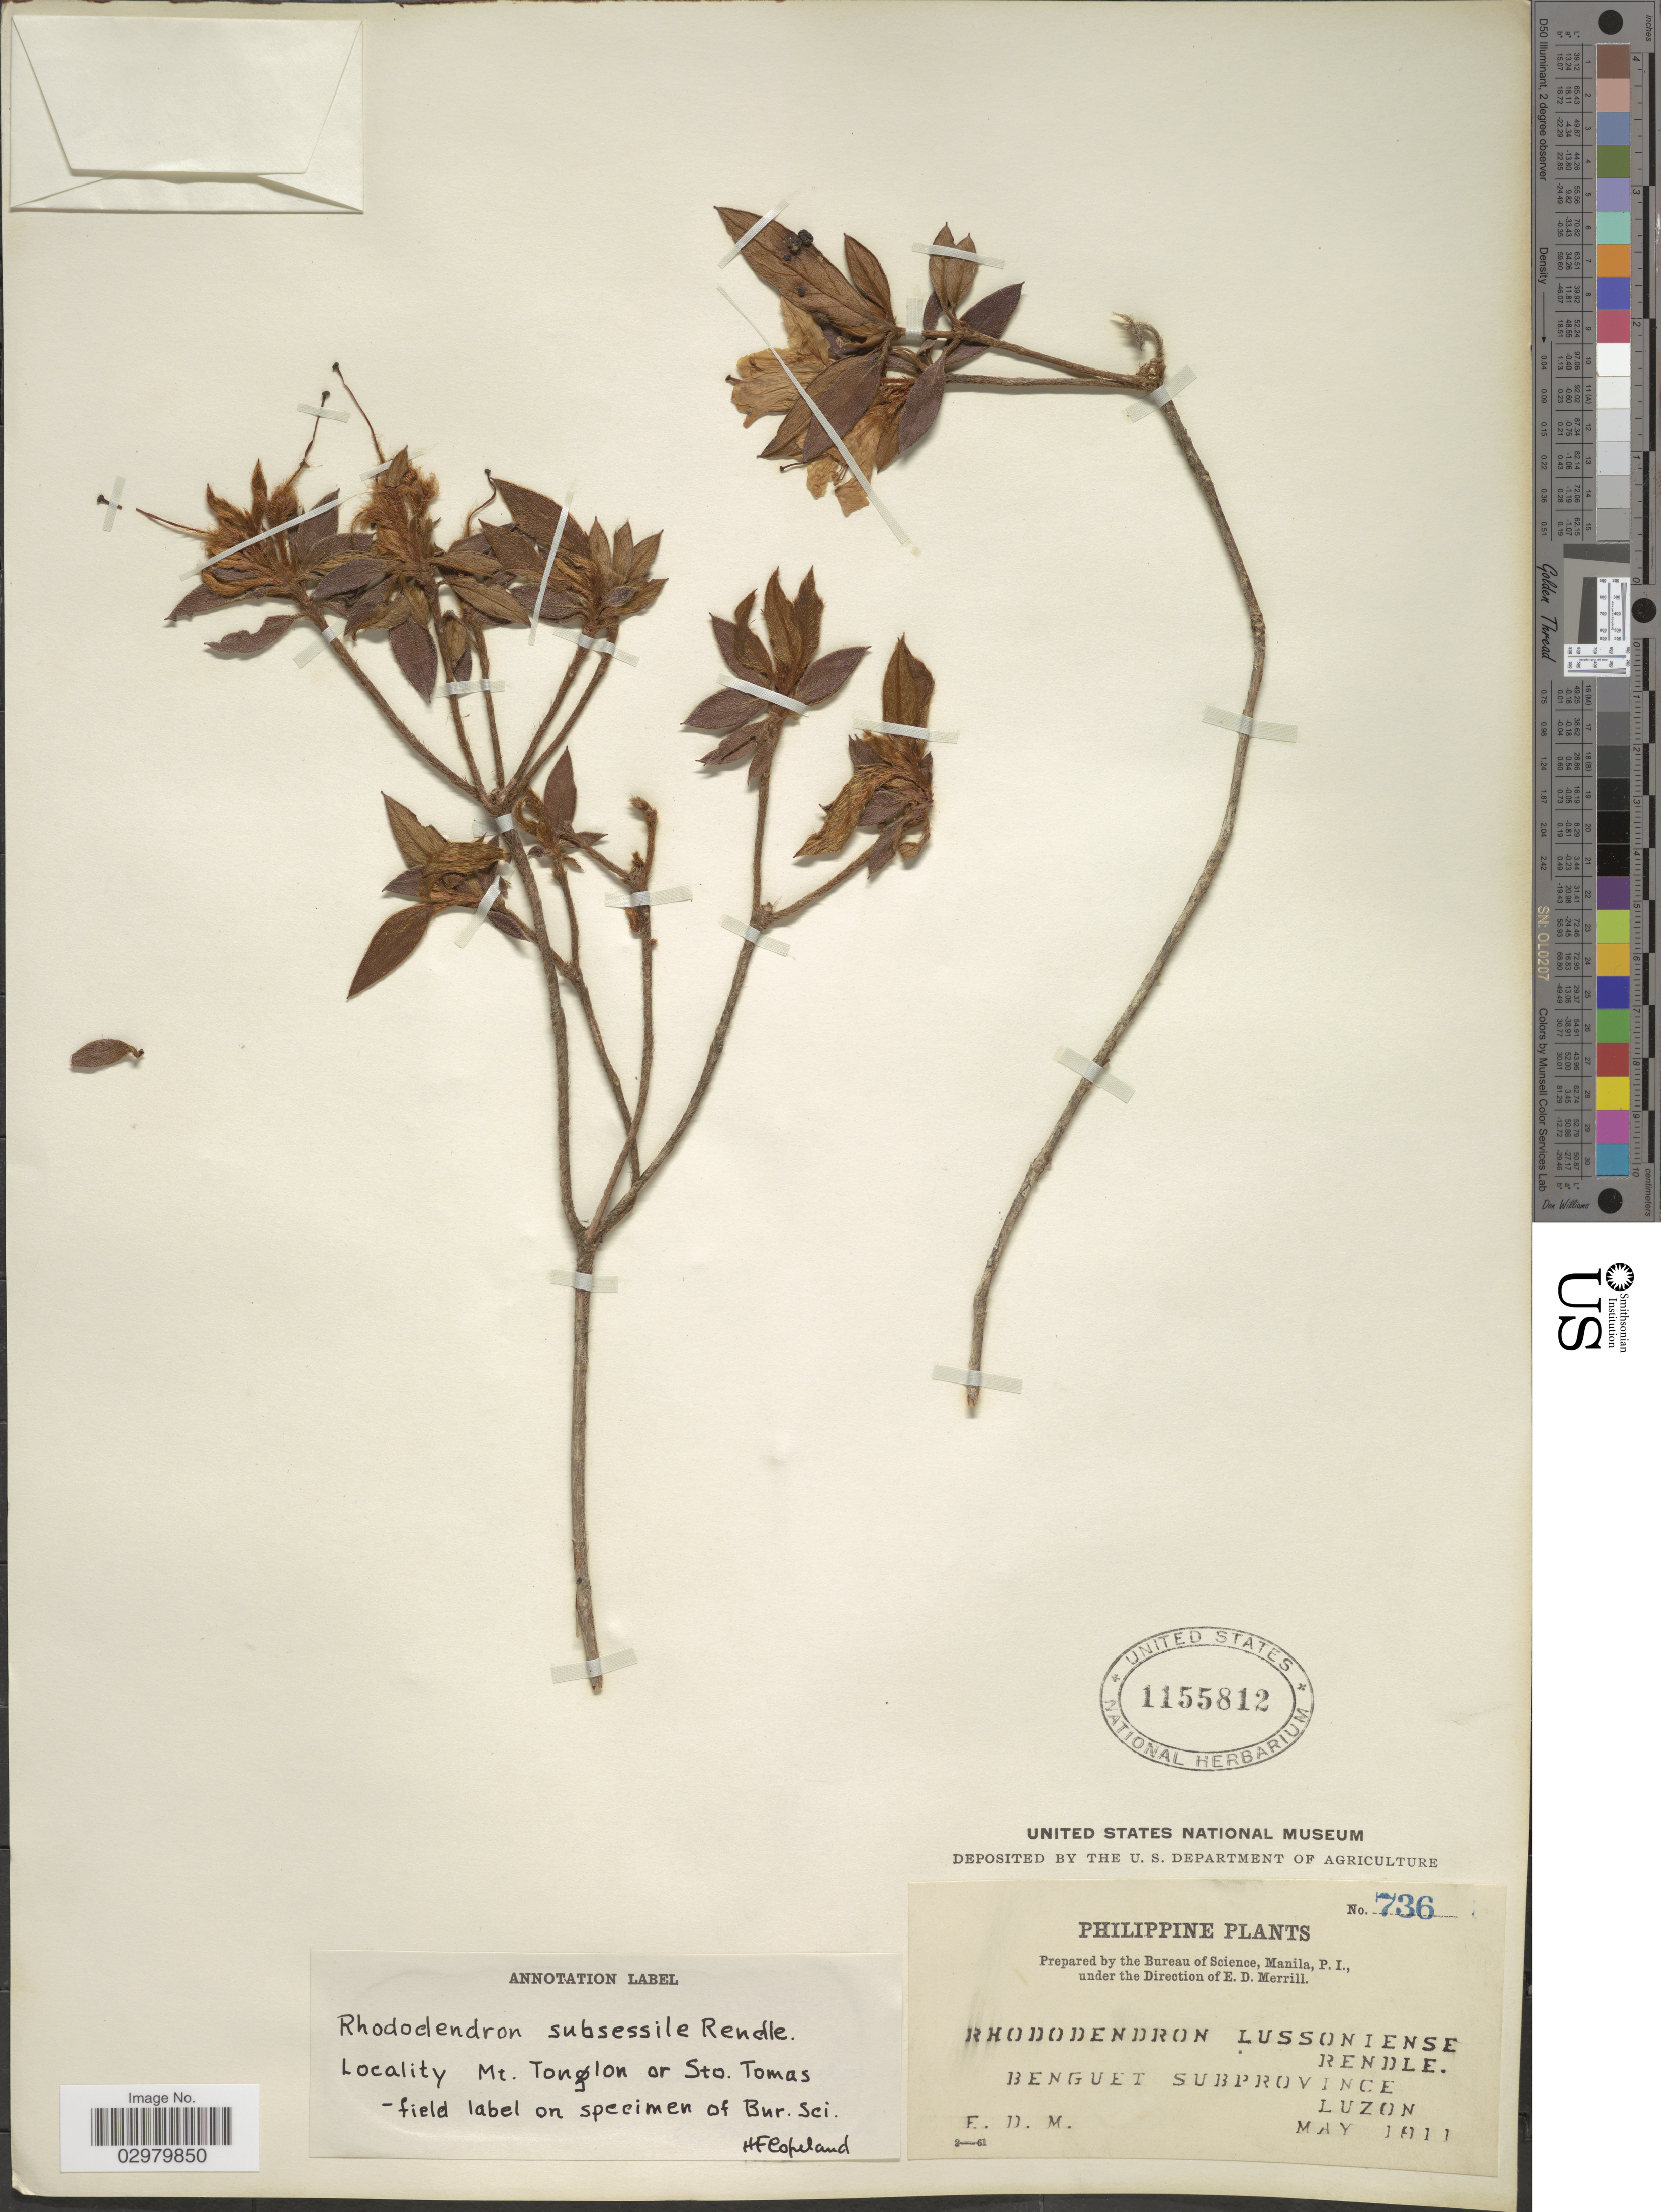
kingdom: Plantae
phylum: Tracheophyta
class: Magnoliopsida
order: Ericales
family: Ericaceae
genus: Rhododendron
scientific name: Rhododendron subsessile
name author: Rendle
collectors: E. D. Merrill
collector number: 736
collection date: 1911-05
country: Philippines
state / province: Cordillera (Administrative Region)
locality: Benguet Subprovince, Luzon.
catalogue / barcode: US 1155812